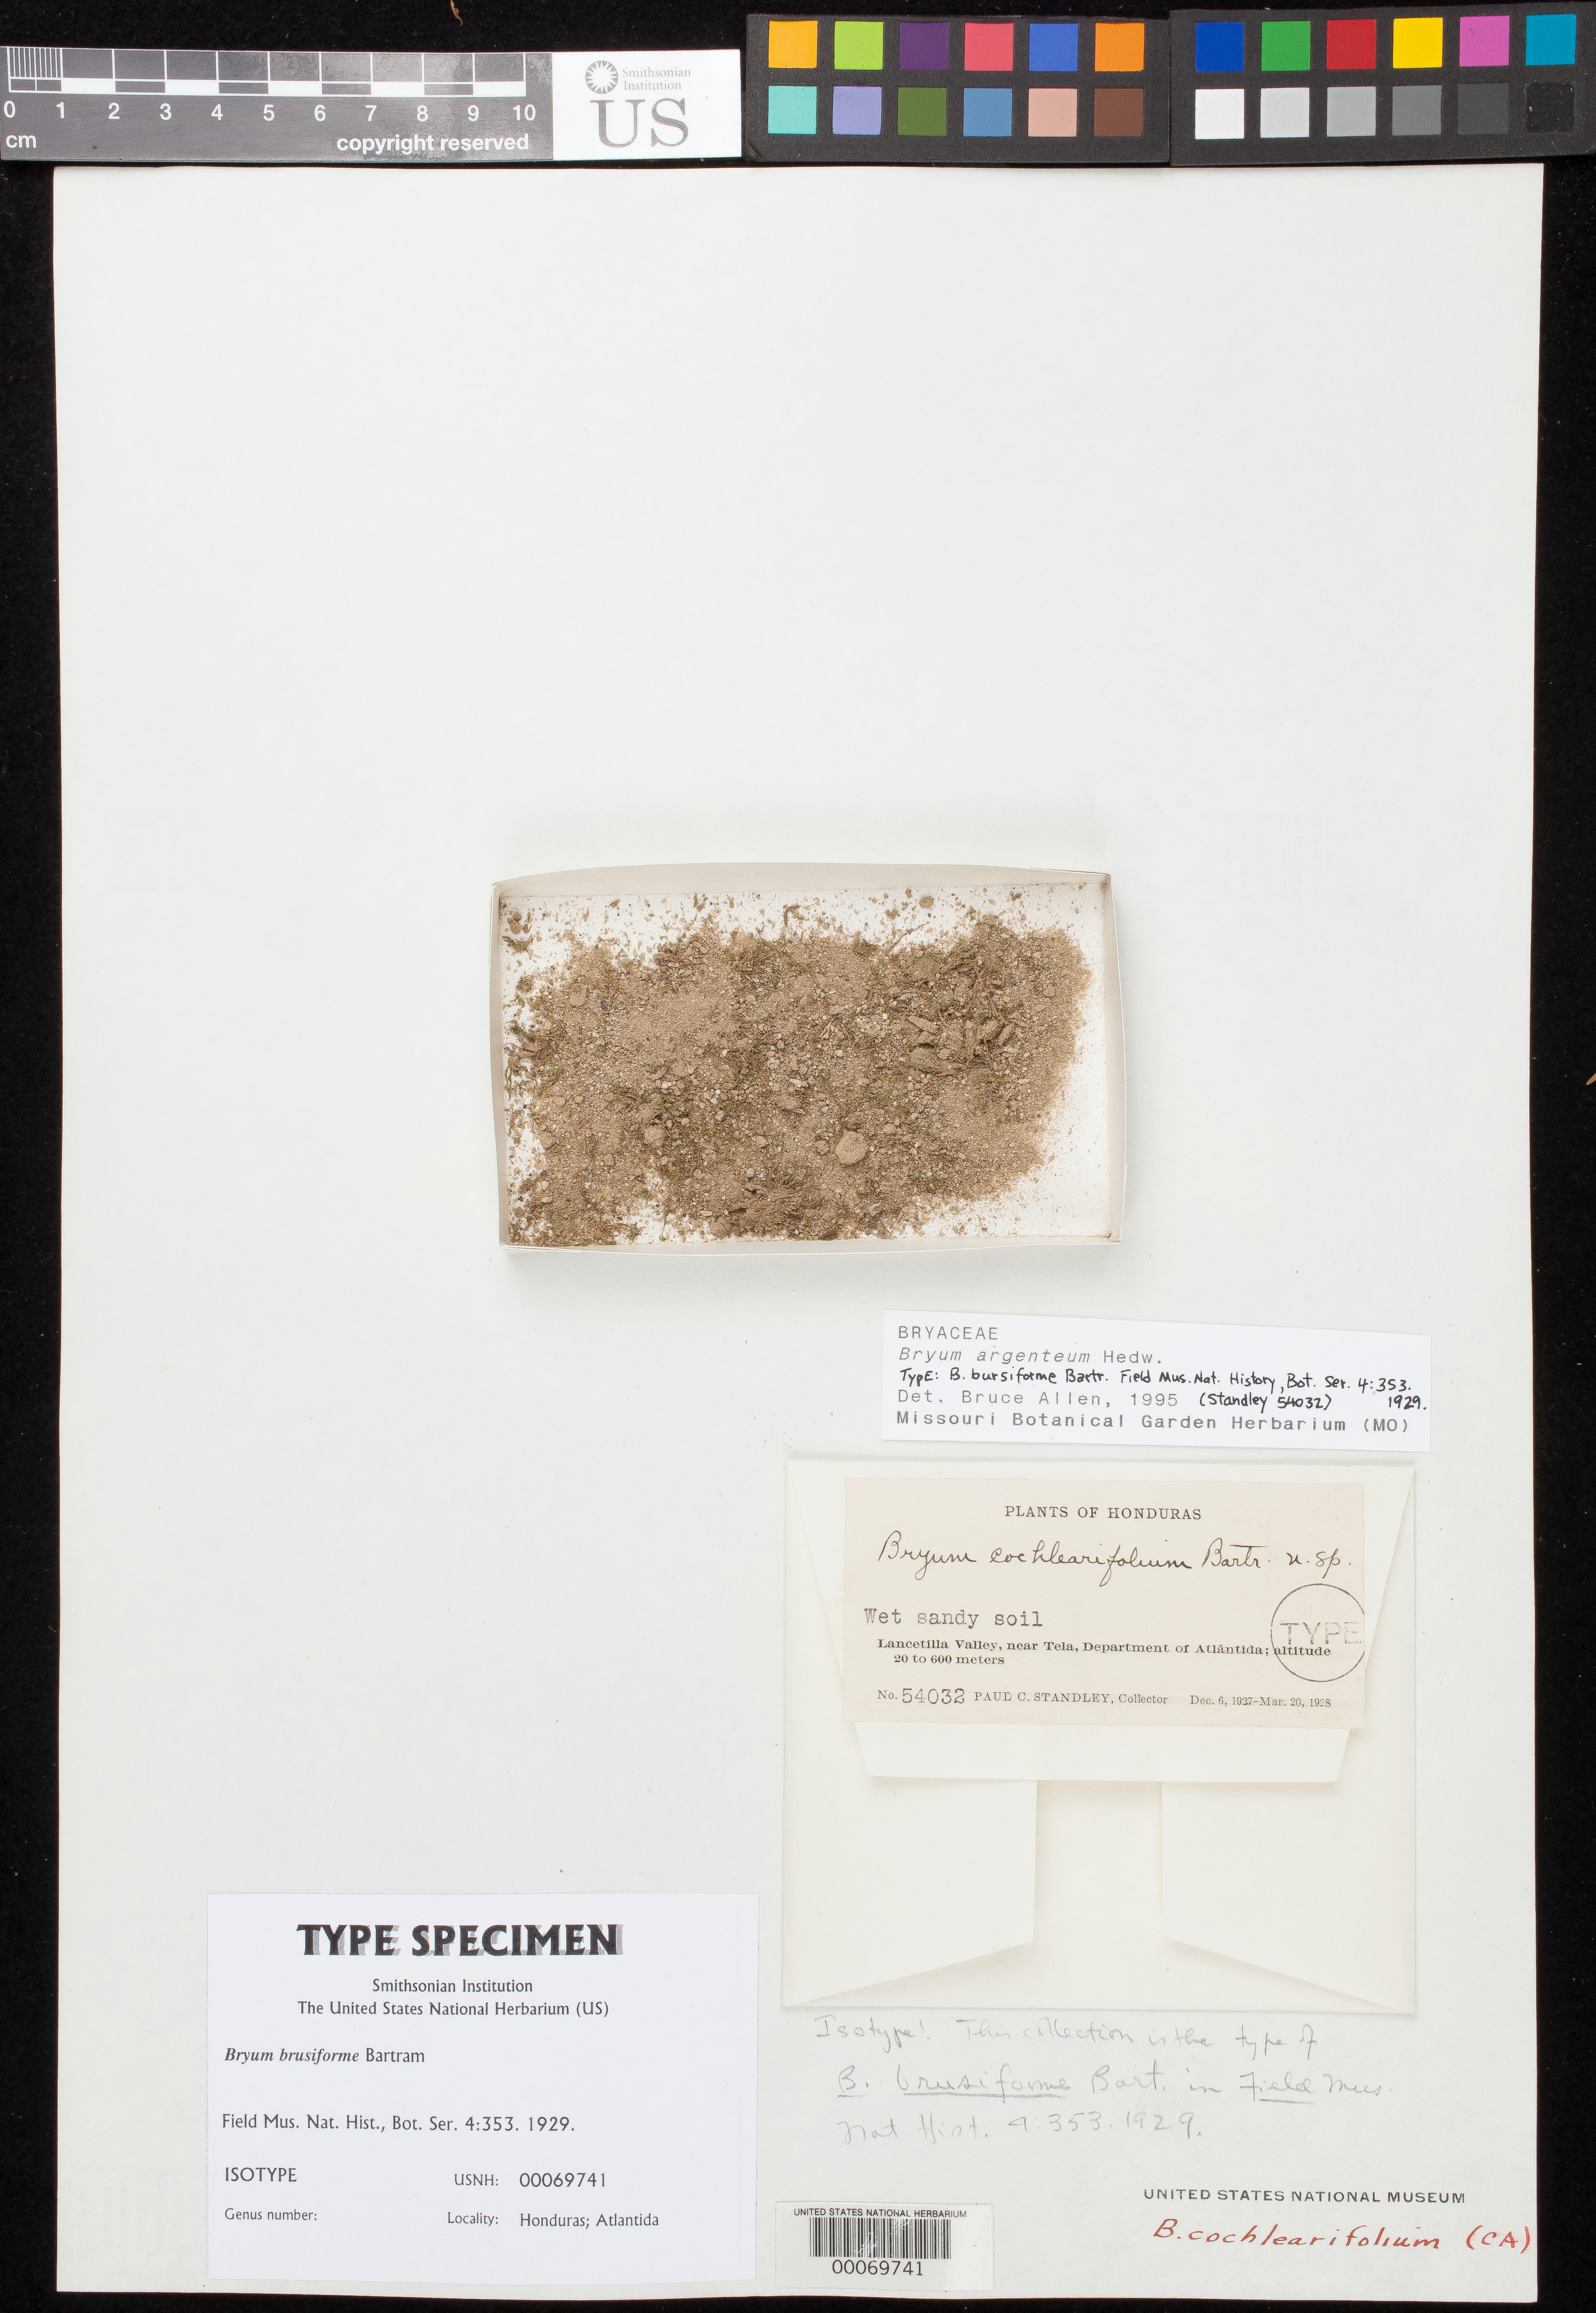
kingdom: Plantae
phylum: Bryophyta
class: Bryopsida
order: Bryales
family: Bryaceae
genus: Bryum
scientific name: Bryum brusiforme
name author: E.B. Bartram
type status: Isotype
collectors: P. C. Standley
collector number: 54032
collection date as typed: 06 Dec 1927 to 20 Mar 1928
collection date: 1927-12-06/1928-03-20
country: Honduras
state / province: Atlántida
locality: Lancetilla Valley, near Tela.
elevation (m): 20